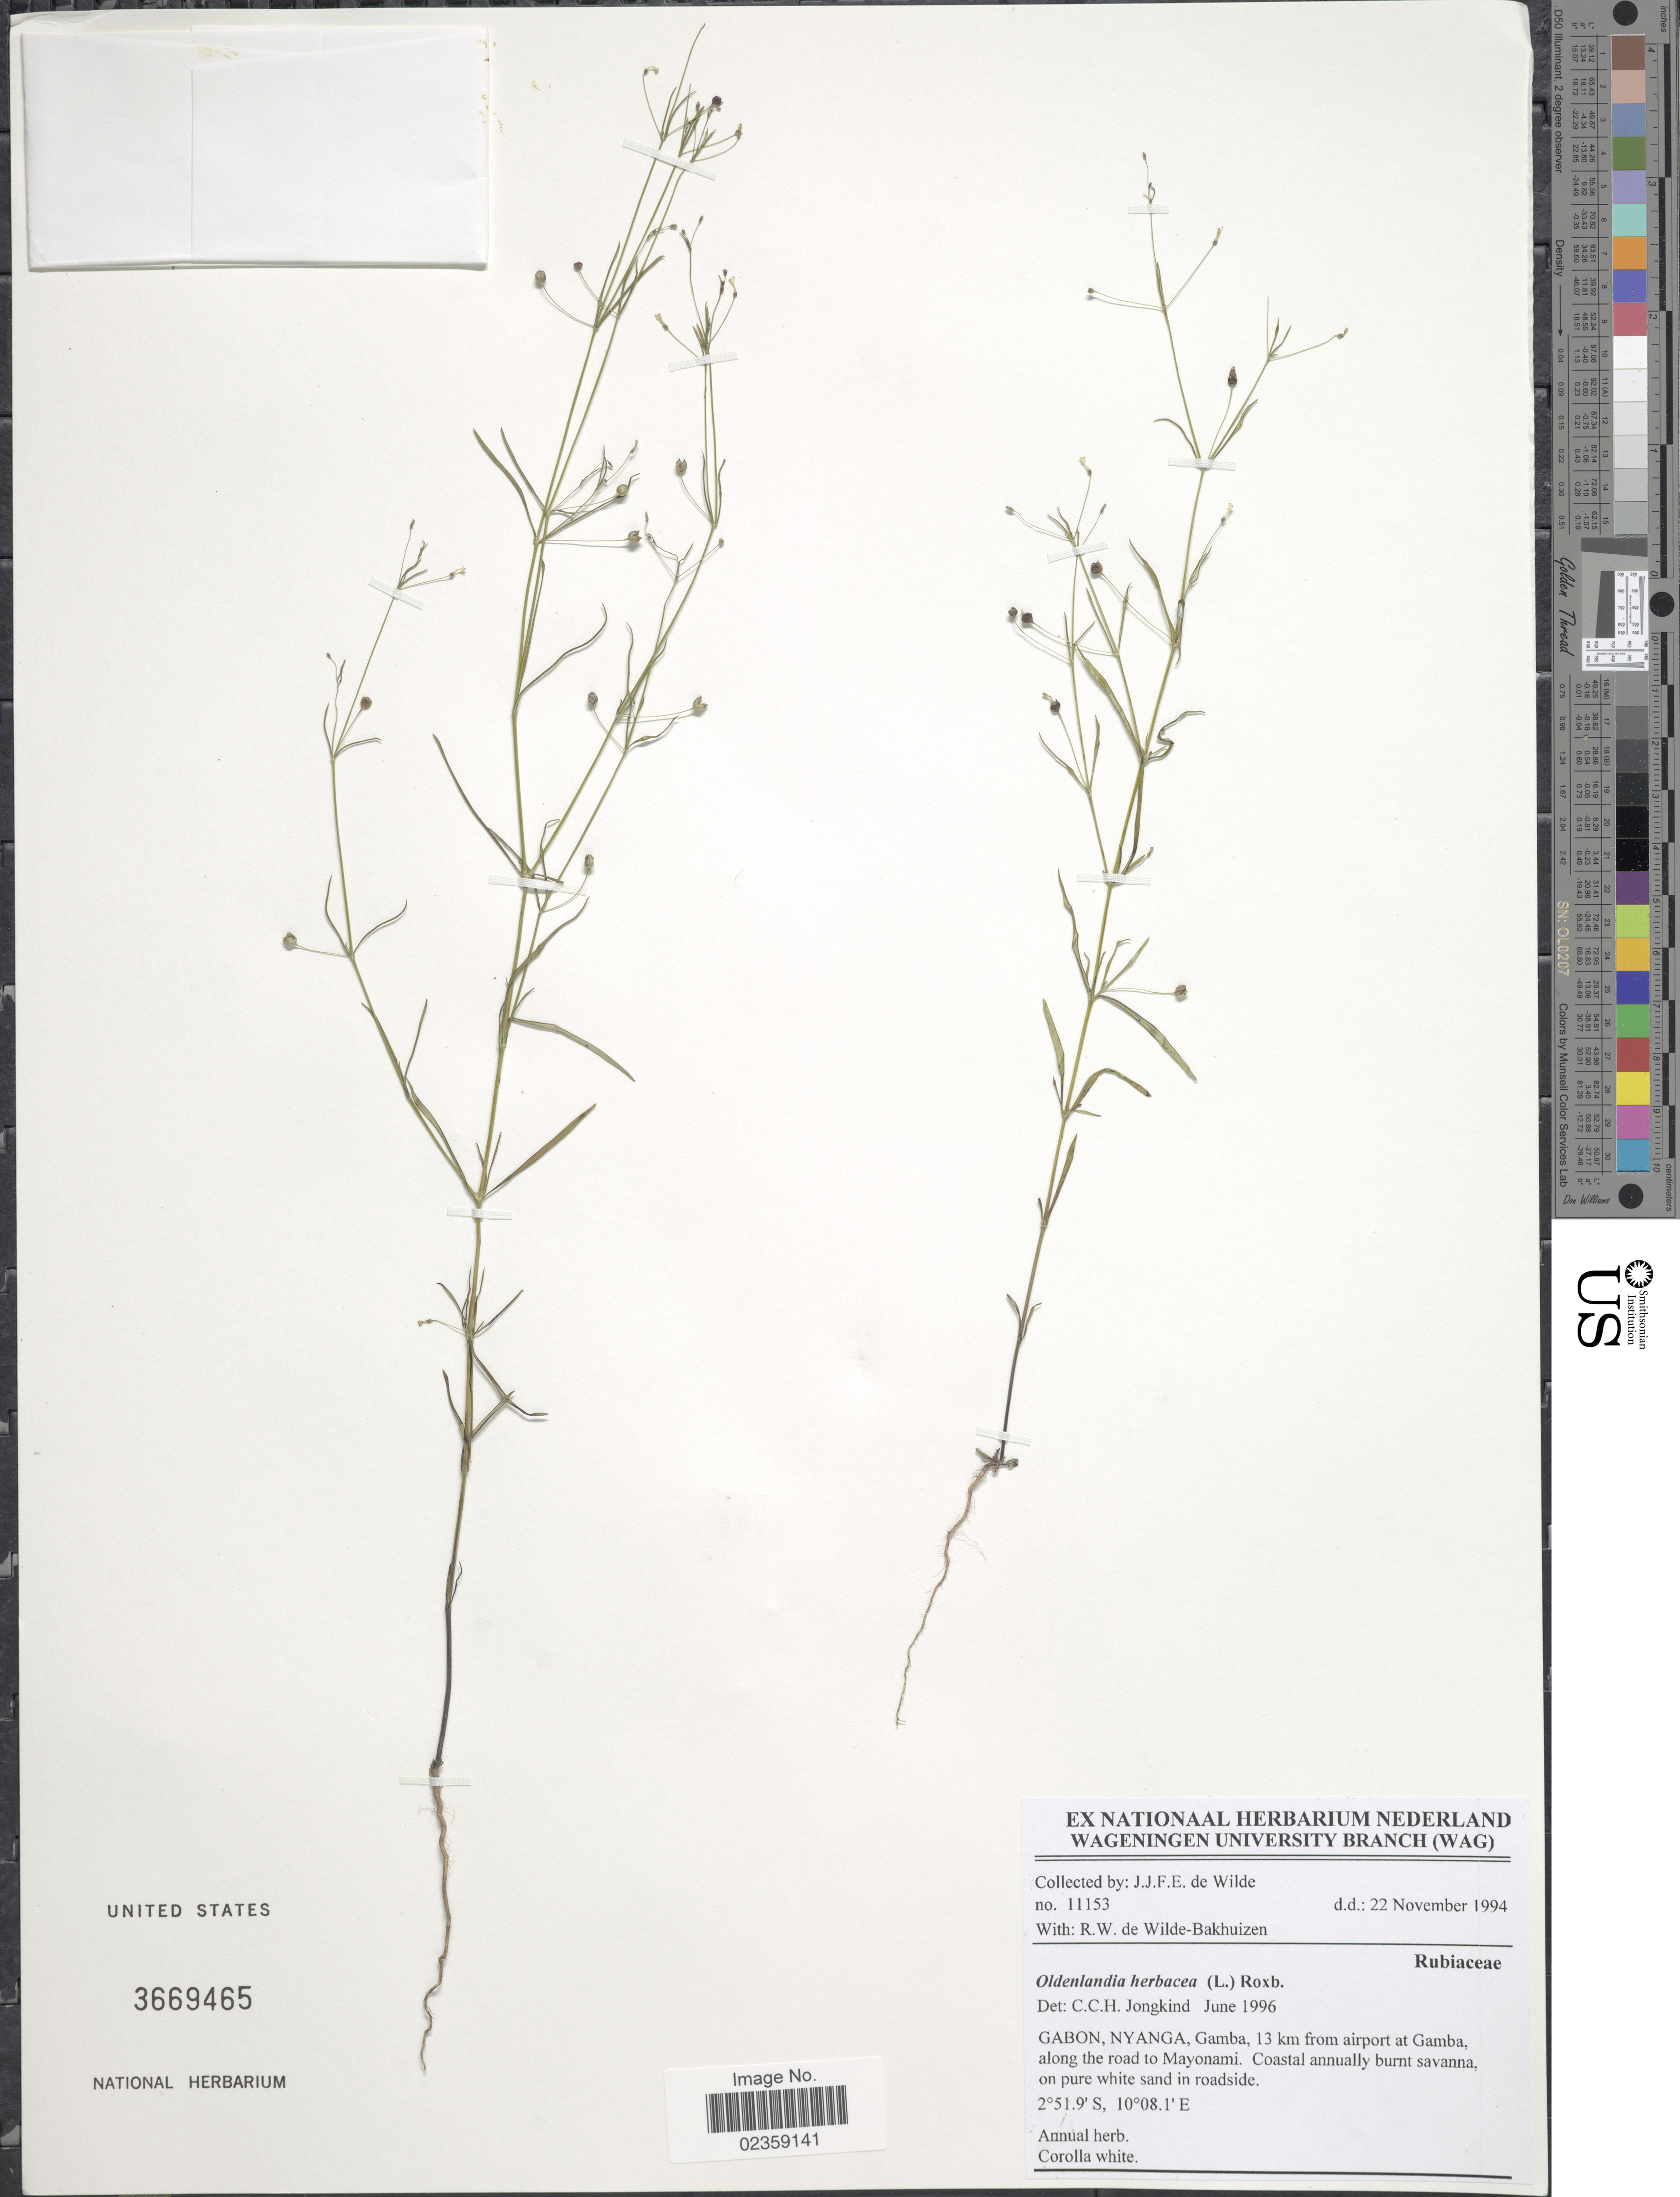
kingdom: Plantae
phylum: Tracheophyta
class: Magnoliopsida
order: Gentianales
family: Rubiaceae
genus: Oldenlandia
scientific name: Oldenlandia herbacea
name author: (L.) Roxb.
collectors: J.J. de Wilde & R. Wilde-Bakhuizen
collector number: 11153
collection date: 1994-11-22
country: Gabon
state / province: Nyanga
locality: Gabon, Nyanga, Gamba, 13 km from airport at Gamba, along the road to Mayonami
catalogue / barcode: US 3669465